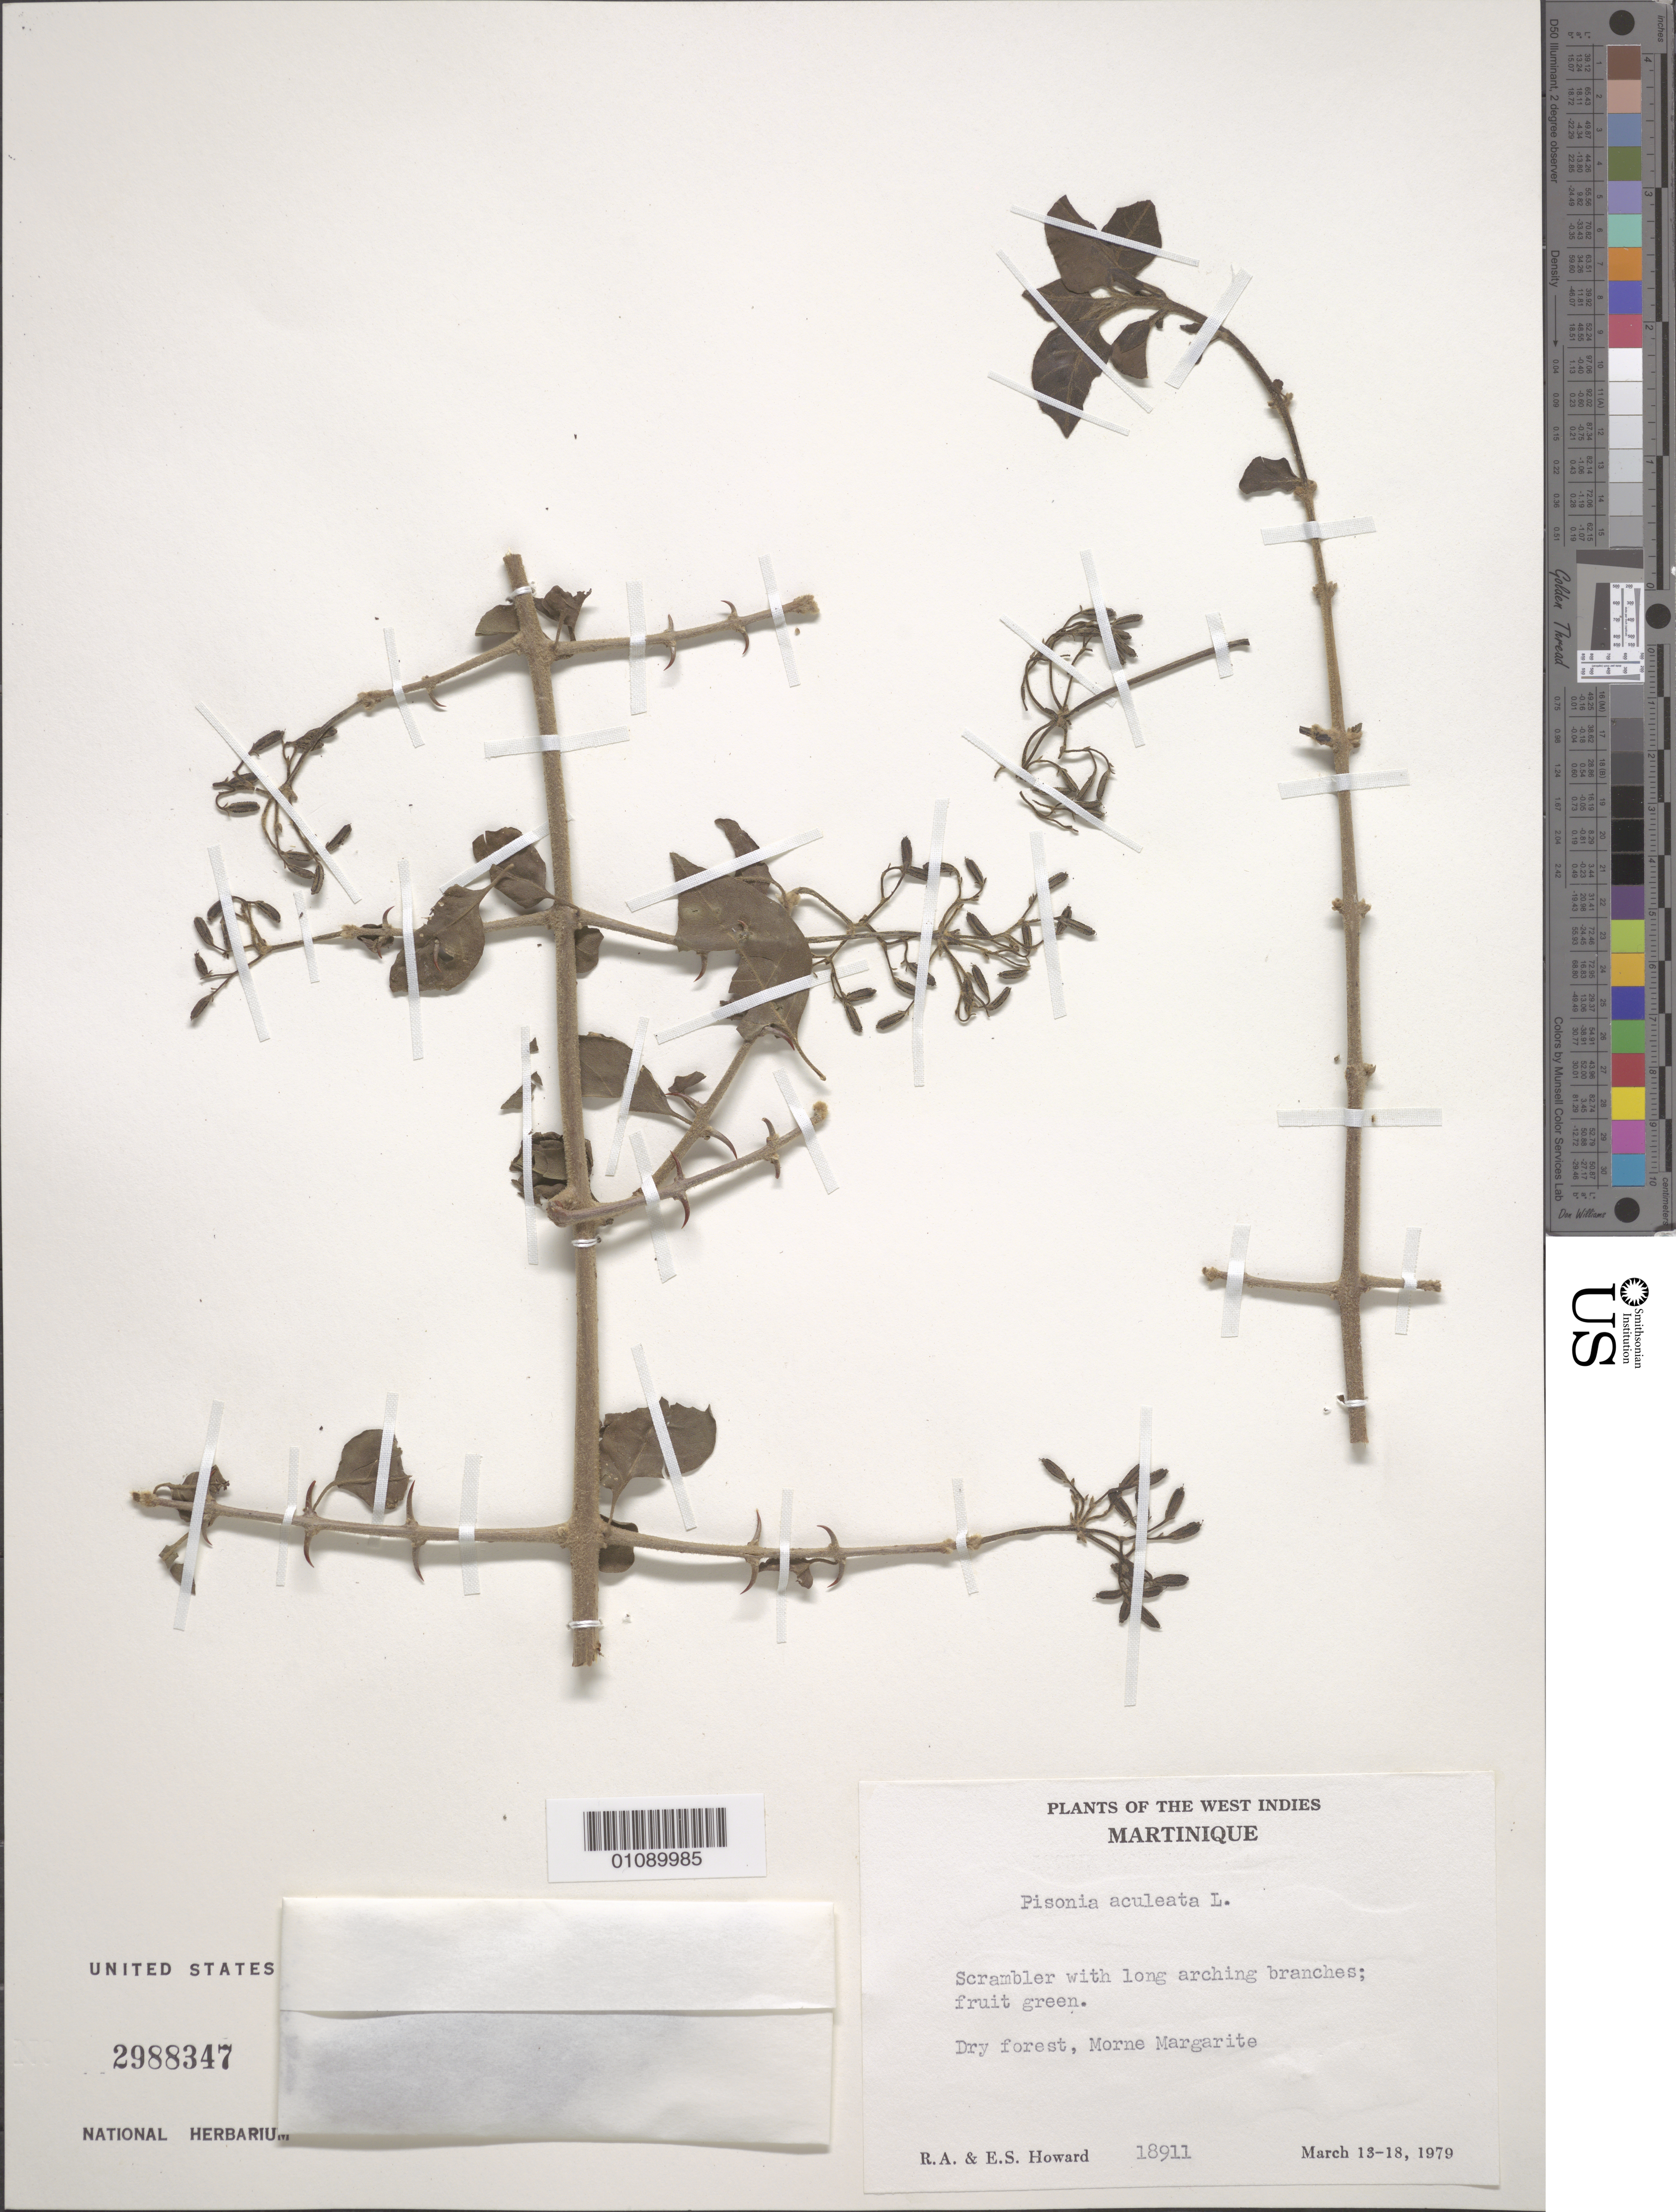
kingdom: Plantae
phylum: Tracheophyta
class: Magnoliopsida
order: Caryophyllales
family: Nyctaginaceae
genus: Pisonia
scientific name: Pisonia aculeata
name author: L.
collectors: E. S. Howard & R. A. Howard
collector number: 18911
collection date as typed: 13 Mar 1979 to 18 Mar 1979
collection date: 1979-03-13/1979-03-18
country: Martinique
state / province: Le Marin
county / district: Sainte-Anne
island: Martinique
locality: Morne Margarite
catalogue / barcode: US 2988347